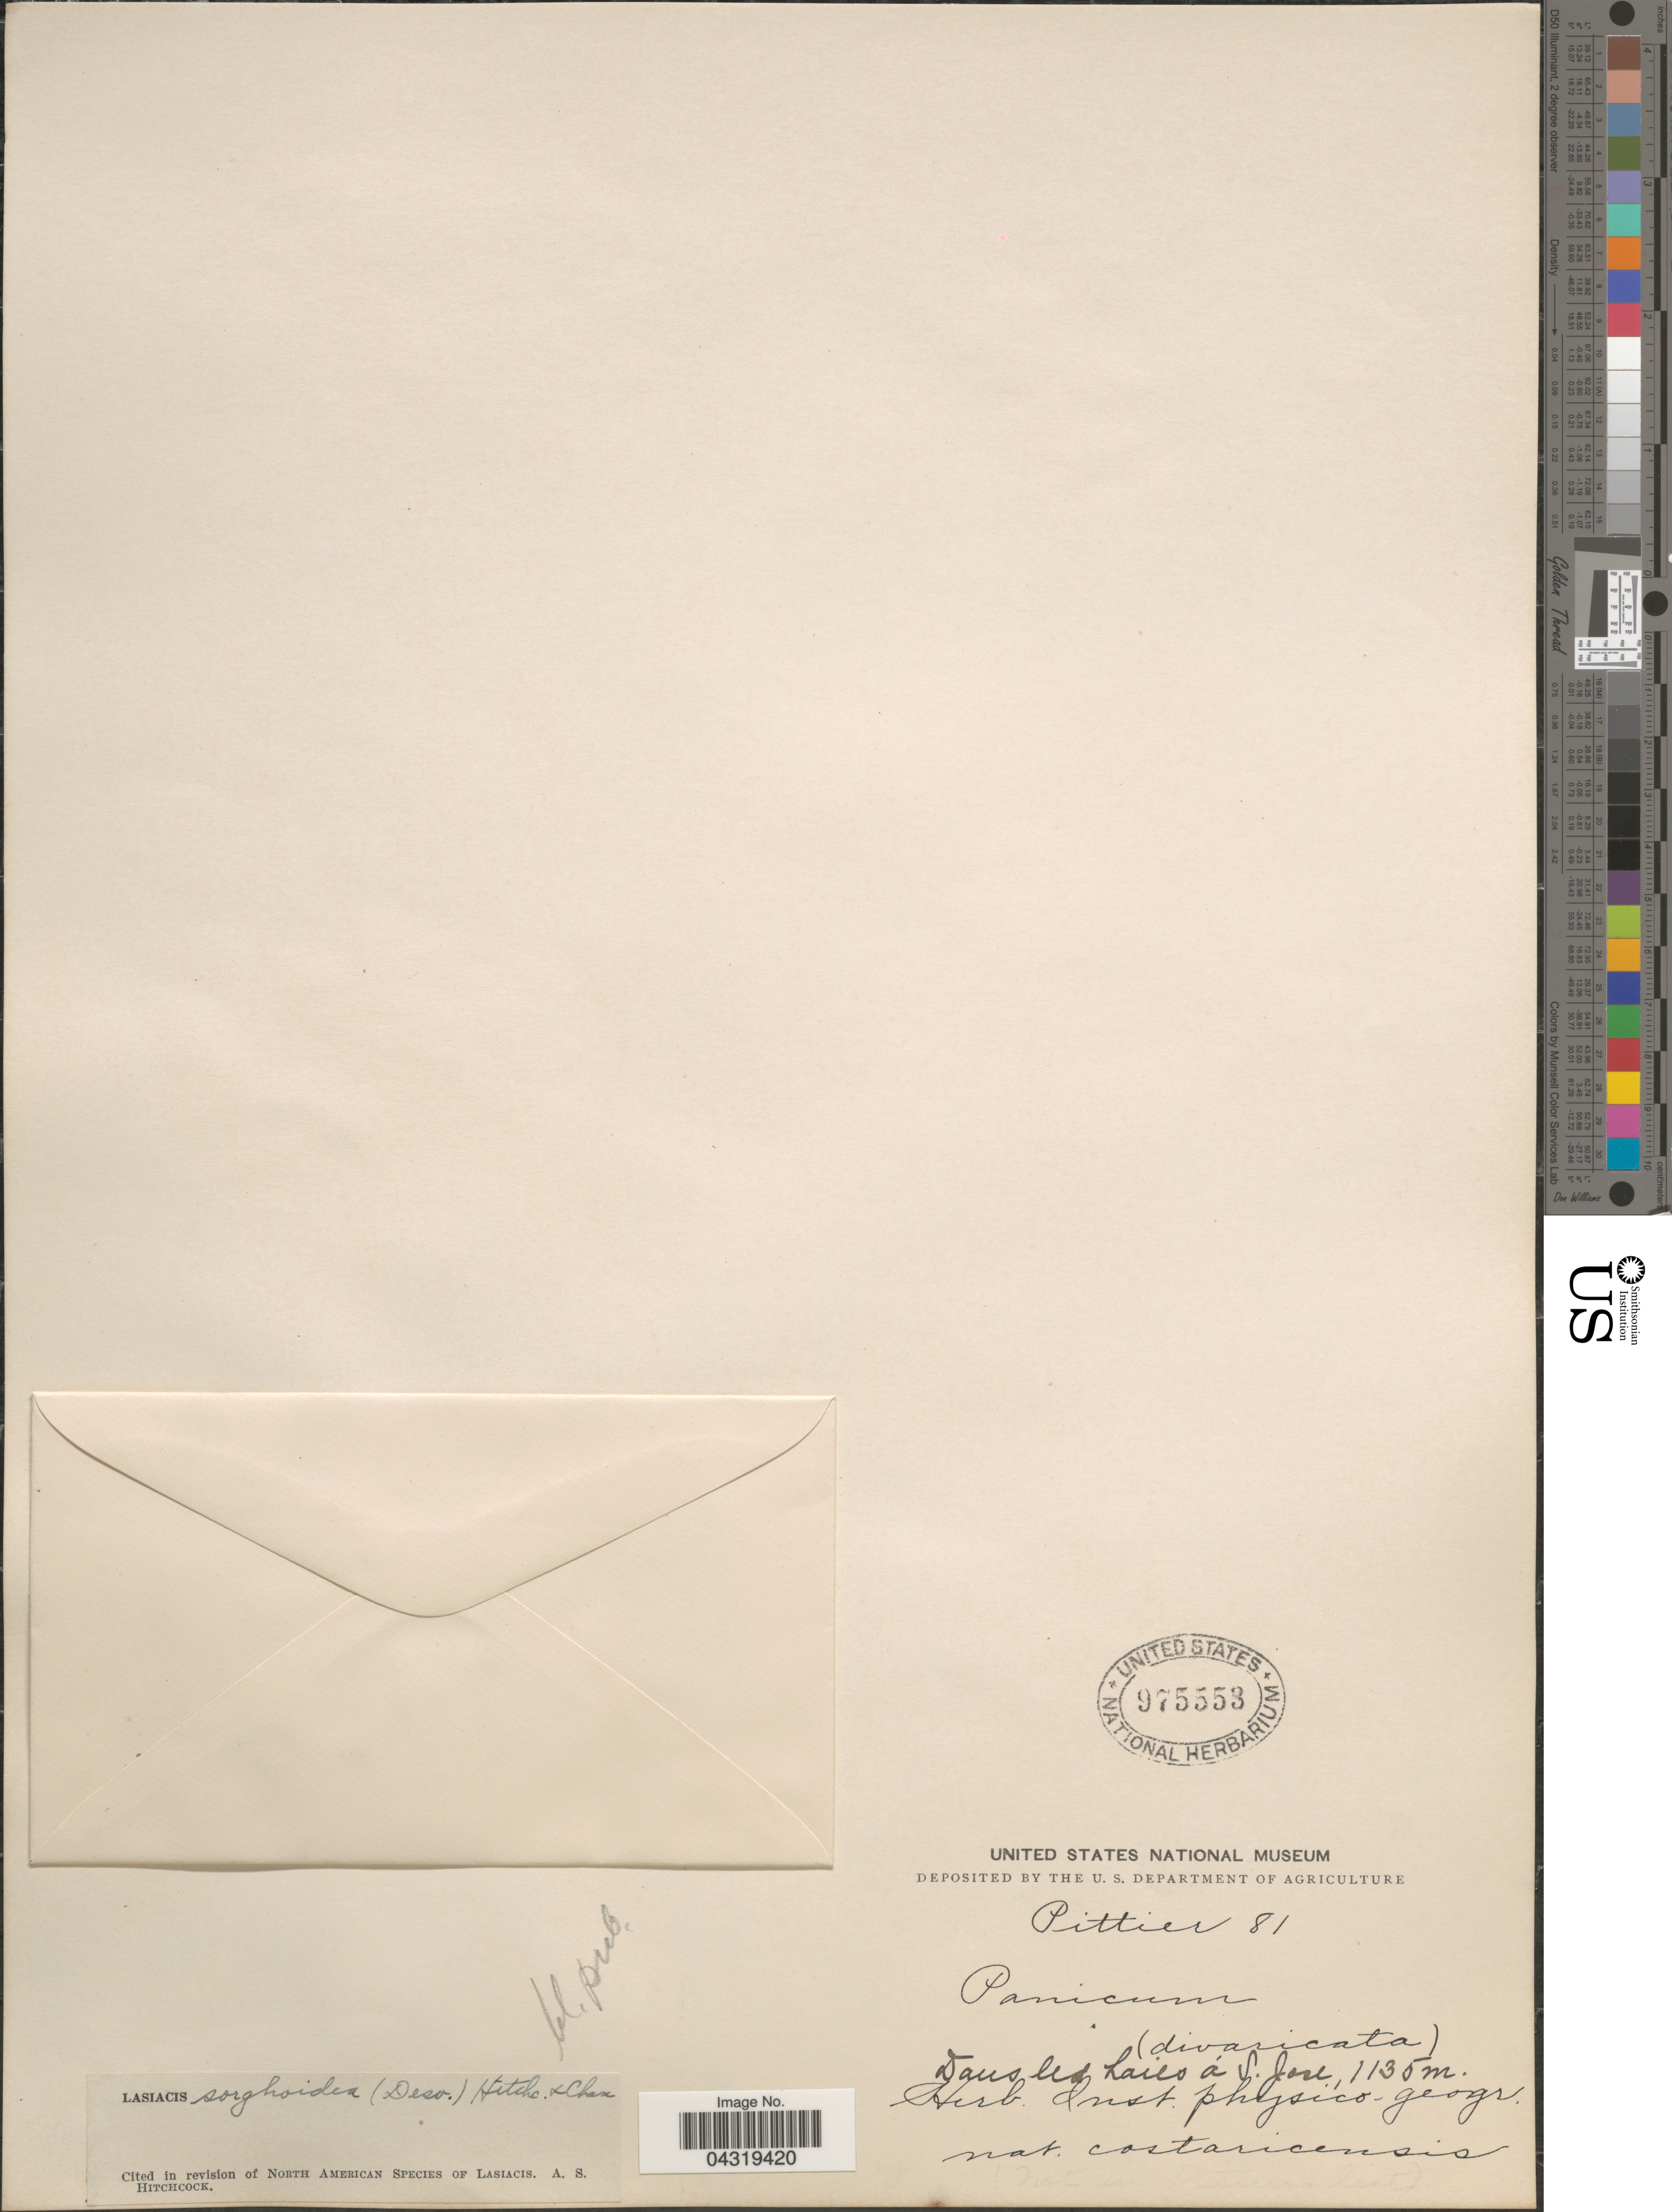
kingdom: Plantae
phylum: Tracheophyta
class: Liliopsida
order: Poales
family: Poaceae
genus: Lasiacis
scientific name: Lasiacis sorghoidea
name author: (Desv. ex Ham.) Hitchc. & Chase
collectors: Pittier, --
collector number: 81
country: Costa Rica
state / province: San José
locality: Dans les haies á S. Jose.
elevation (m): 1135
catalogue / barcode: US 975553